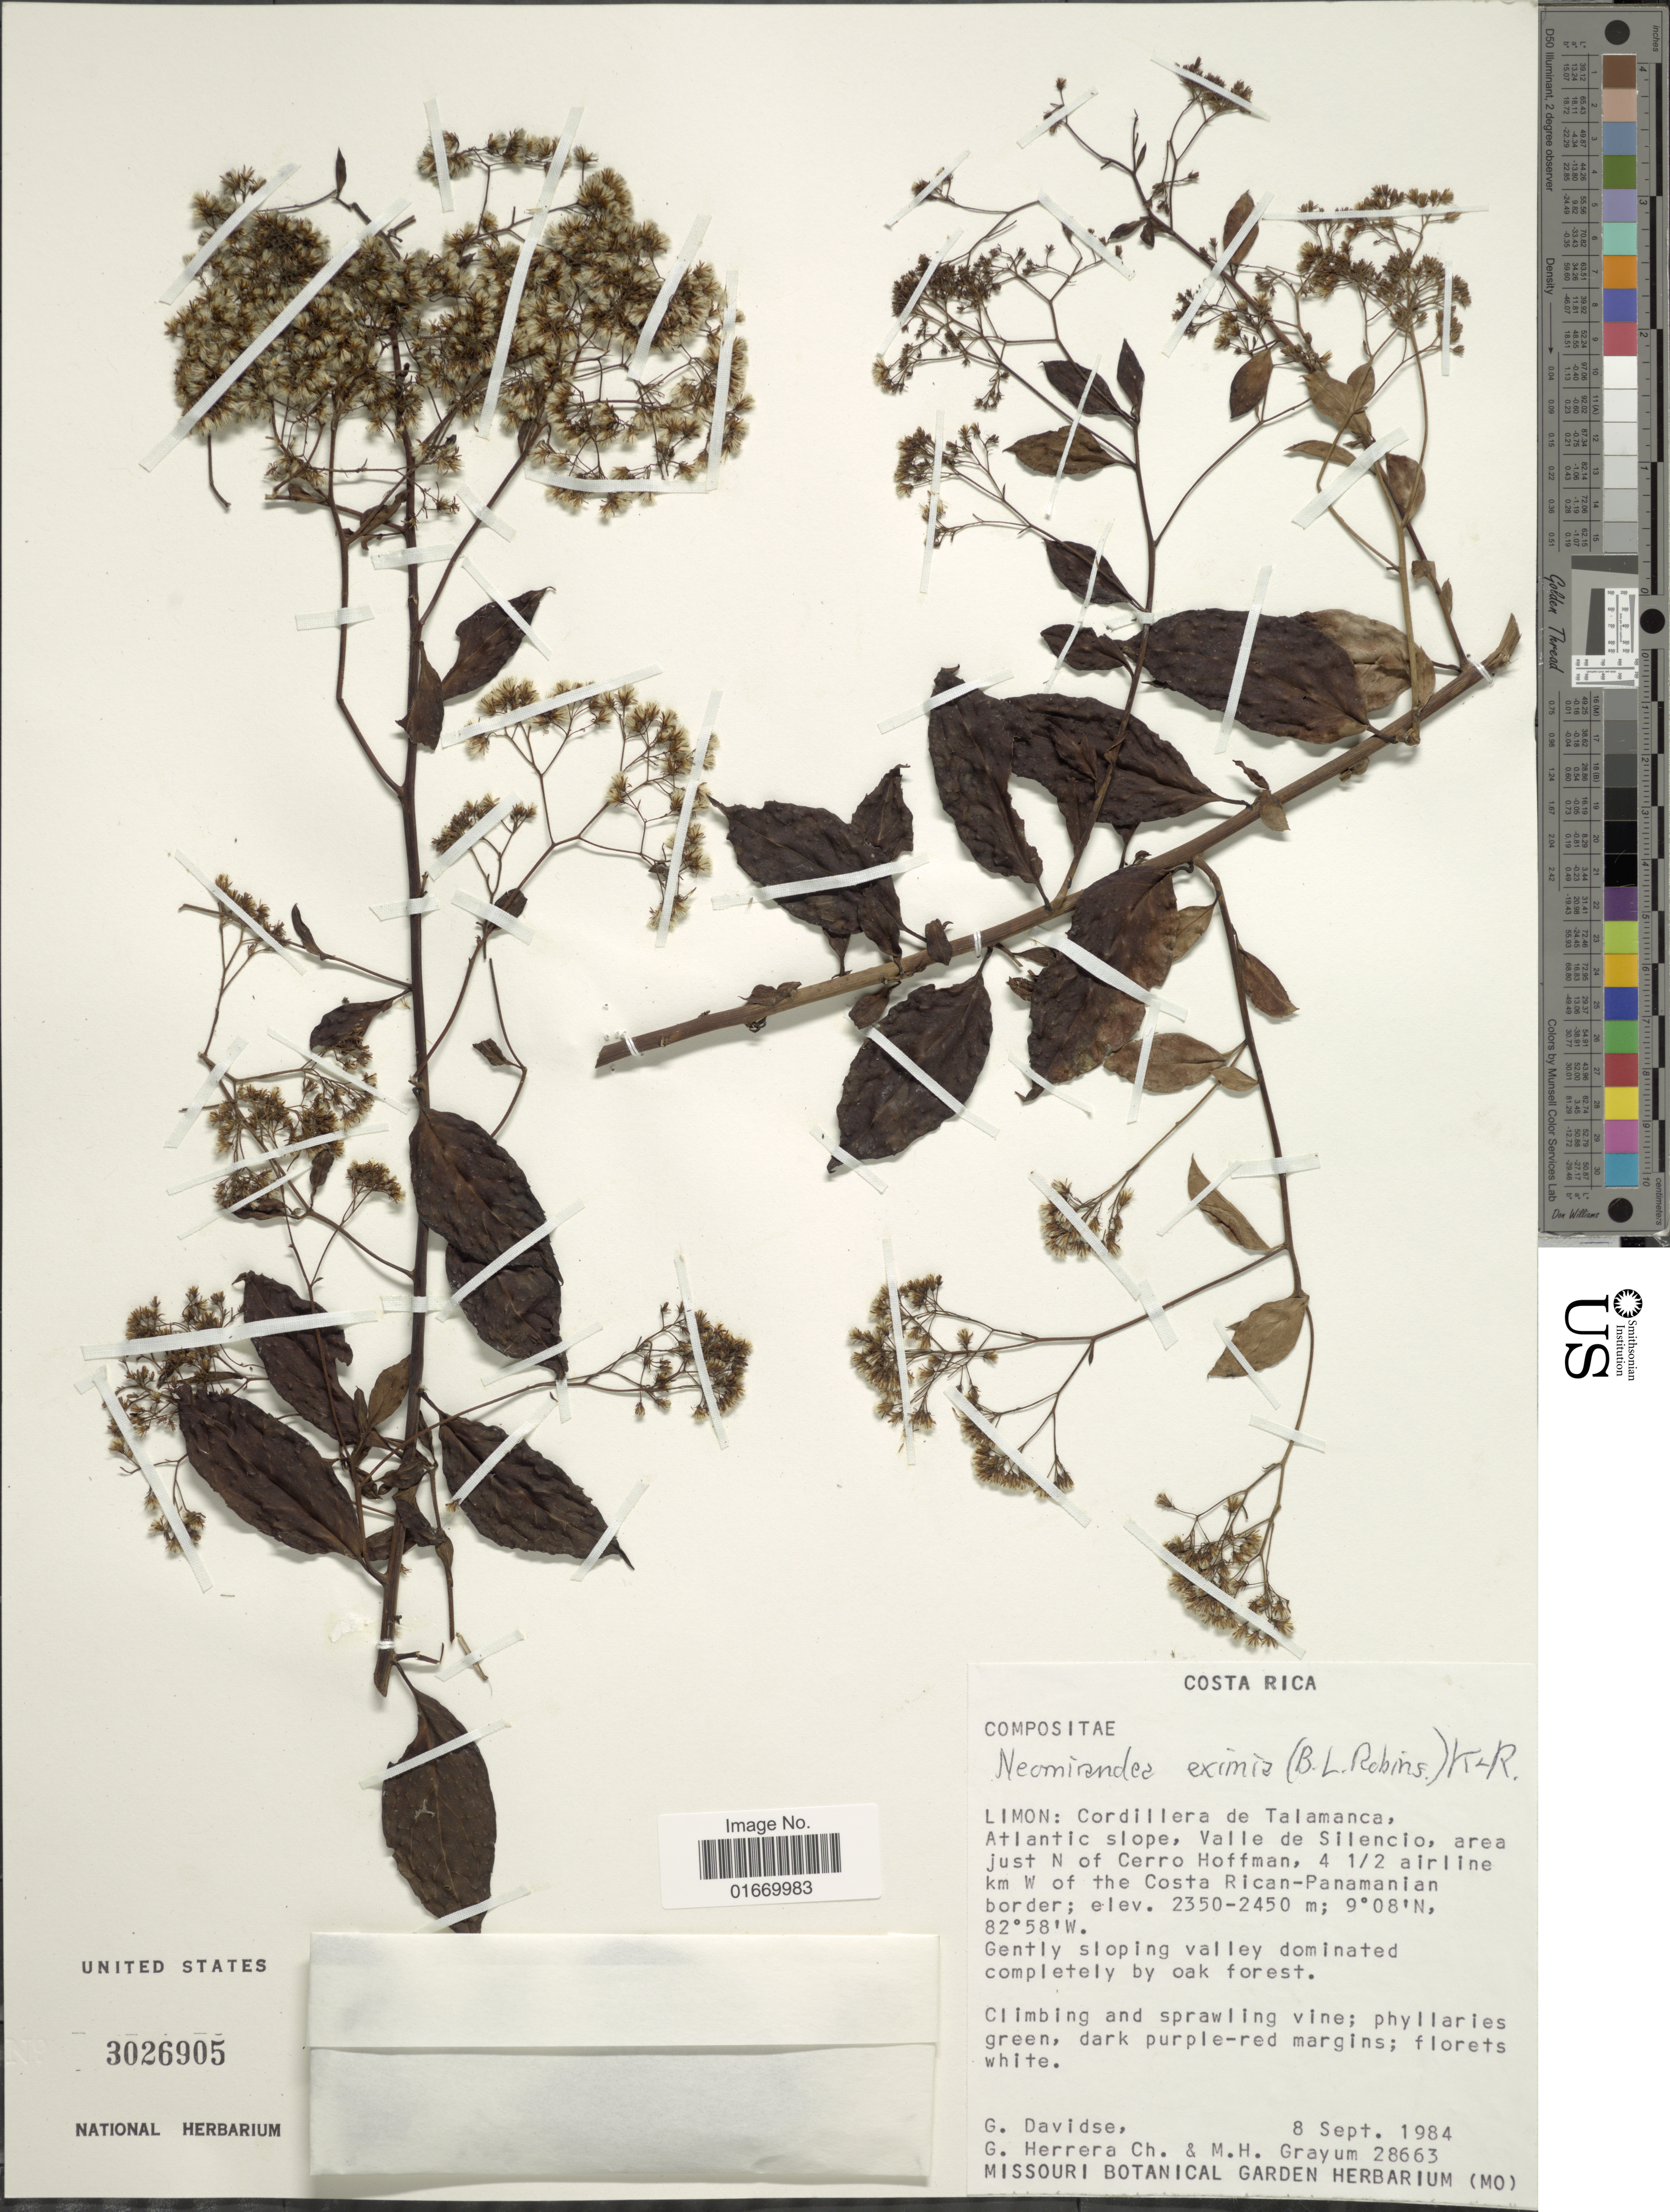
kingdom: Plantae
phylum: Tracheophyta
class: Magnoliopsida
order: Asterales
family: Asteraceae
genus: Neomirandea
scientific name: Neomirandea eximia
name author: (B.L. Rob.) R.M. King & H. Rob.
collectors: G. Davidse, G. Herrera Ch. & M. H. Grayum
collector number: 28663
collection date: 1984-09-08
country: Costa Rica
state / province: Limón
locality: Cordillera de Talamanca, Atlantic slope, Valle de Silencio, area just N of Cerro Hoffman, 4 1/2 airline km W of the Costa Rican-Panamanian border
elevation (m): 2350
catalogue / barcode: US 3026905